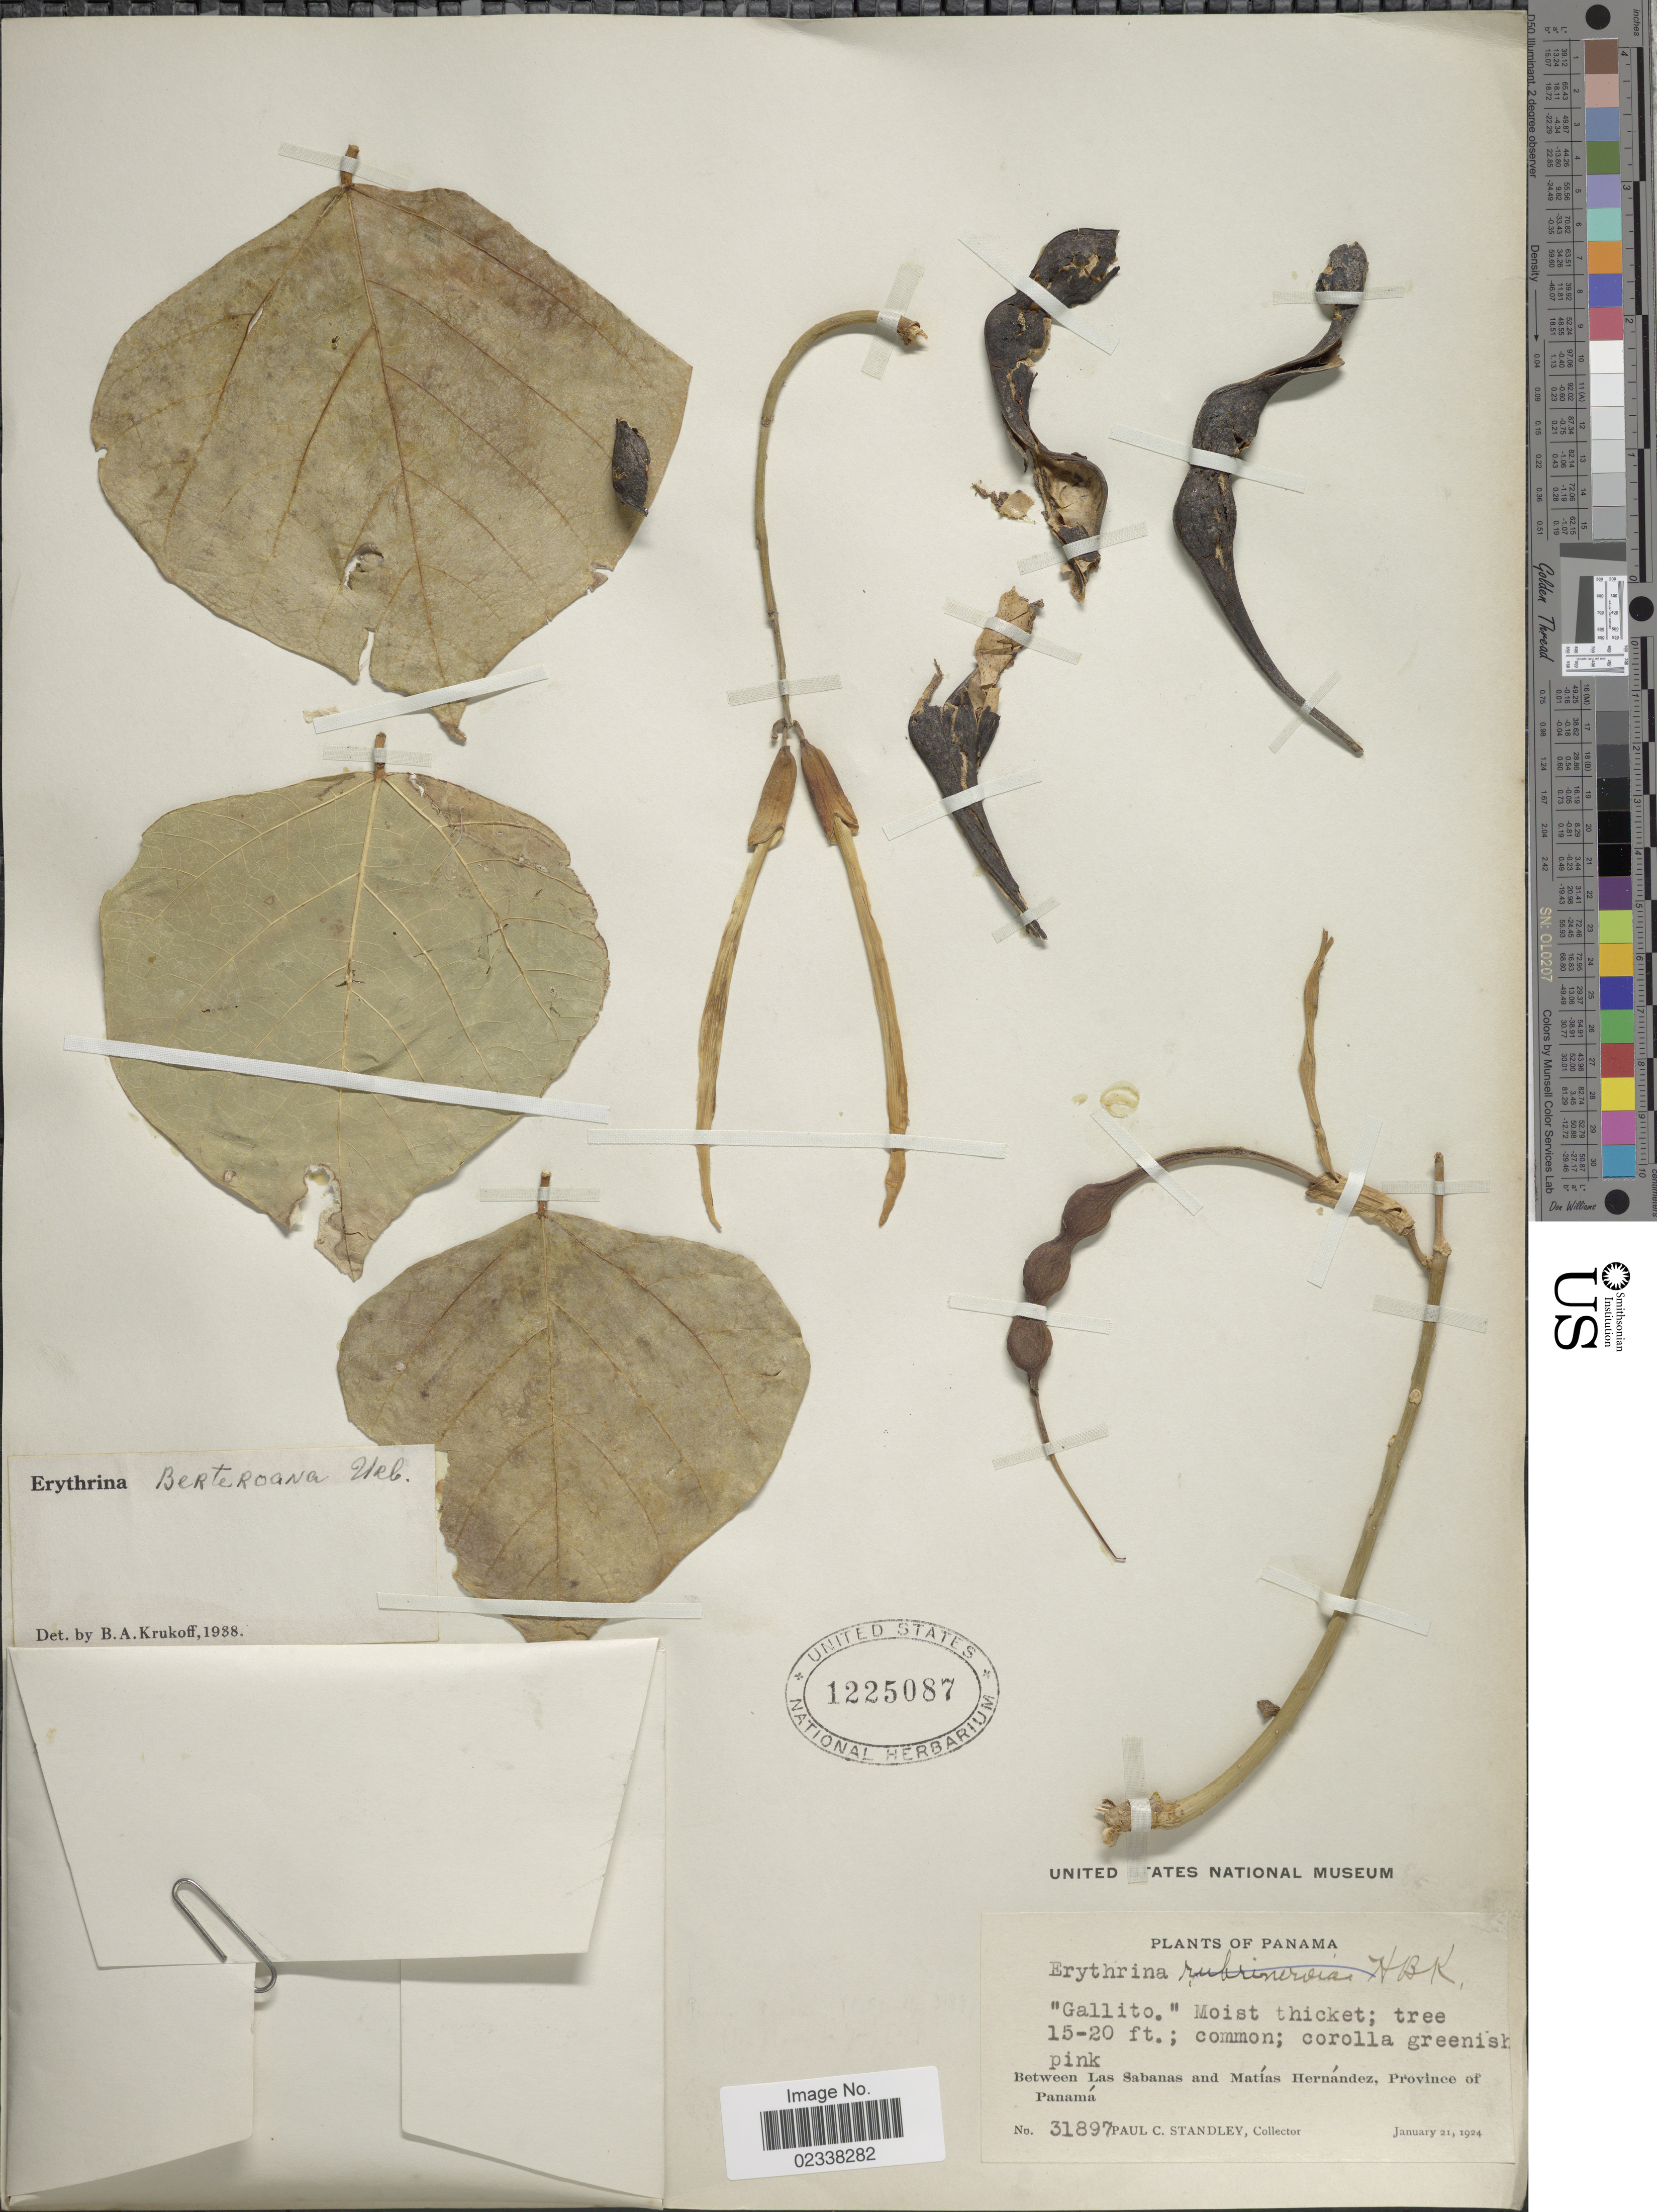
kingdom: Plantae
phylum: Tracheophyta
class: Magnoliopsida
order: Fabales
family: Fabaceae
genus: Erythrina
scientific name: Erythrina berteroana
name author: Urb.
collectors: P. C. Standley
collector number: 31897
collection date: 1924-01-21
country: Panama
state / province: Panamá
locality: Between Las Sabanas and Matias Hernandez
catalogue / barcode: US 1225087